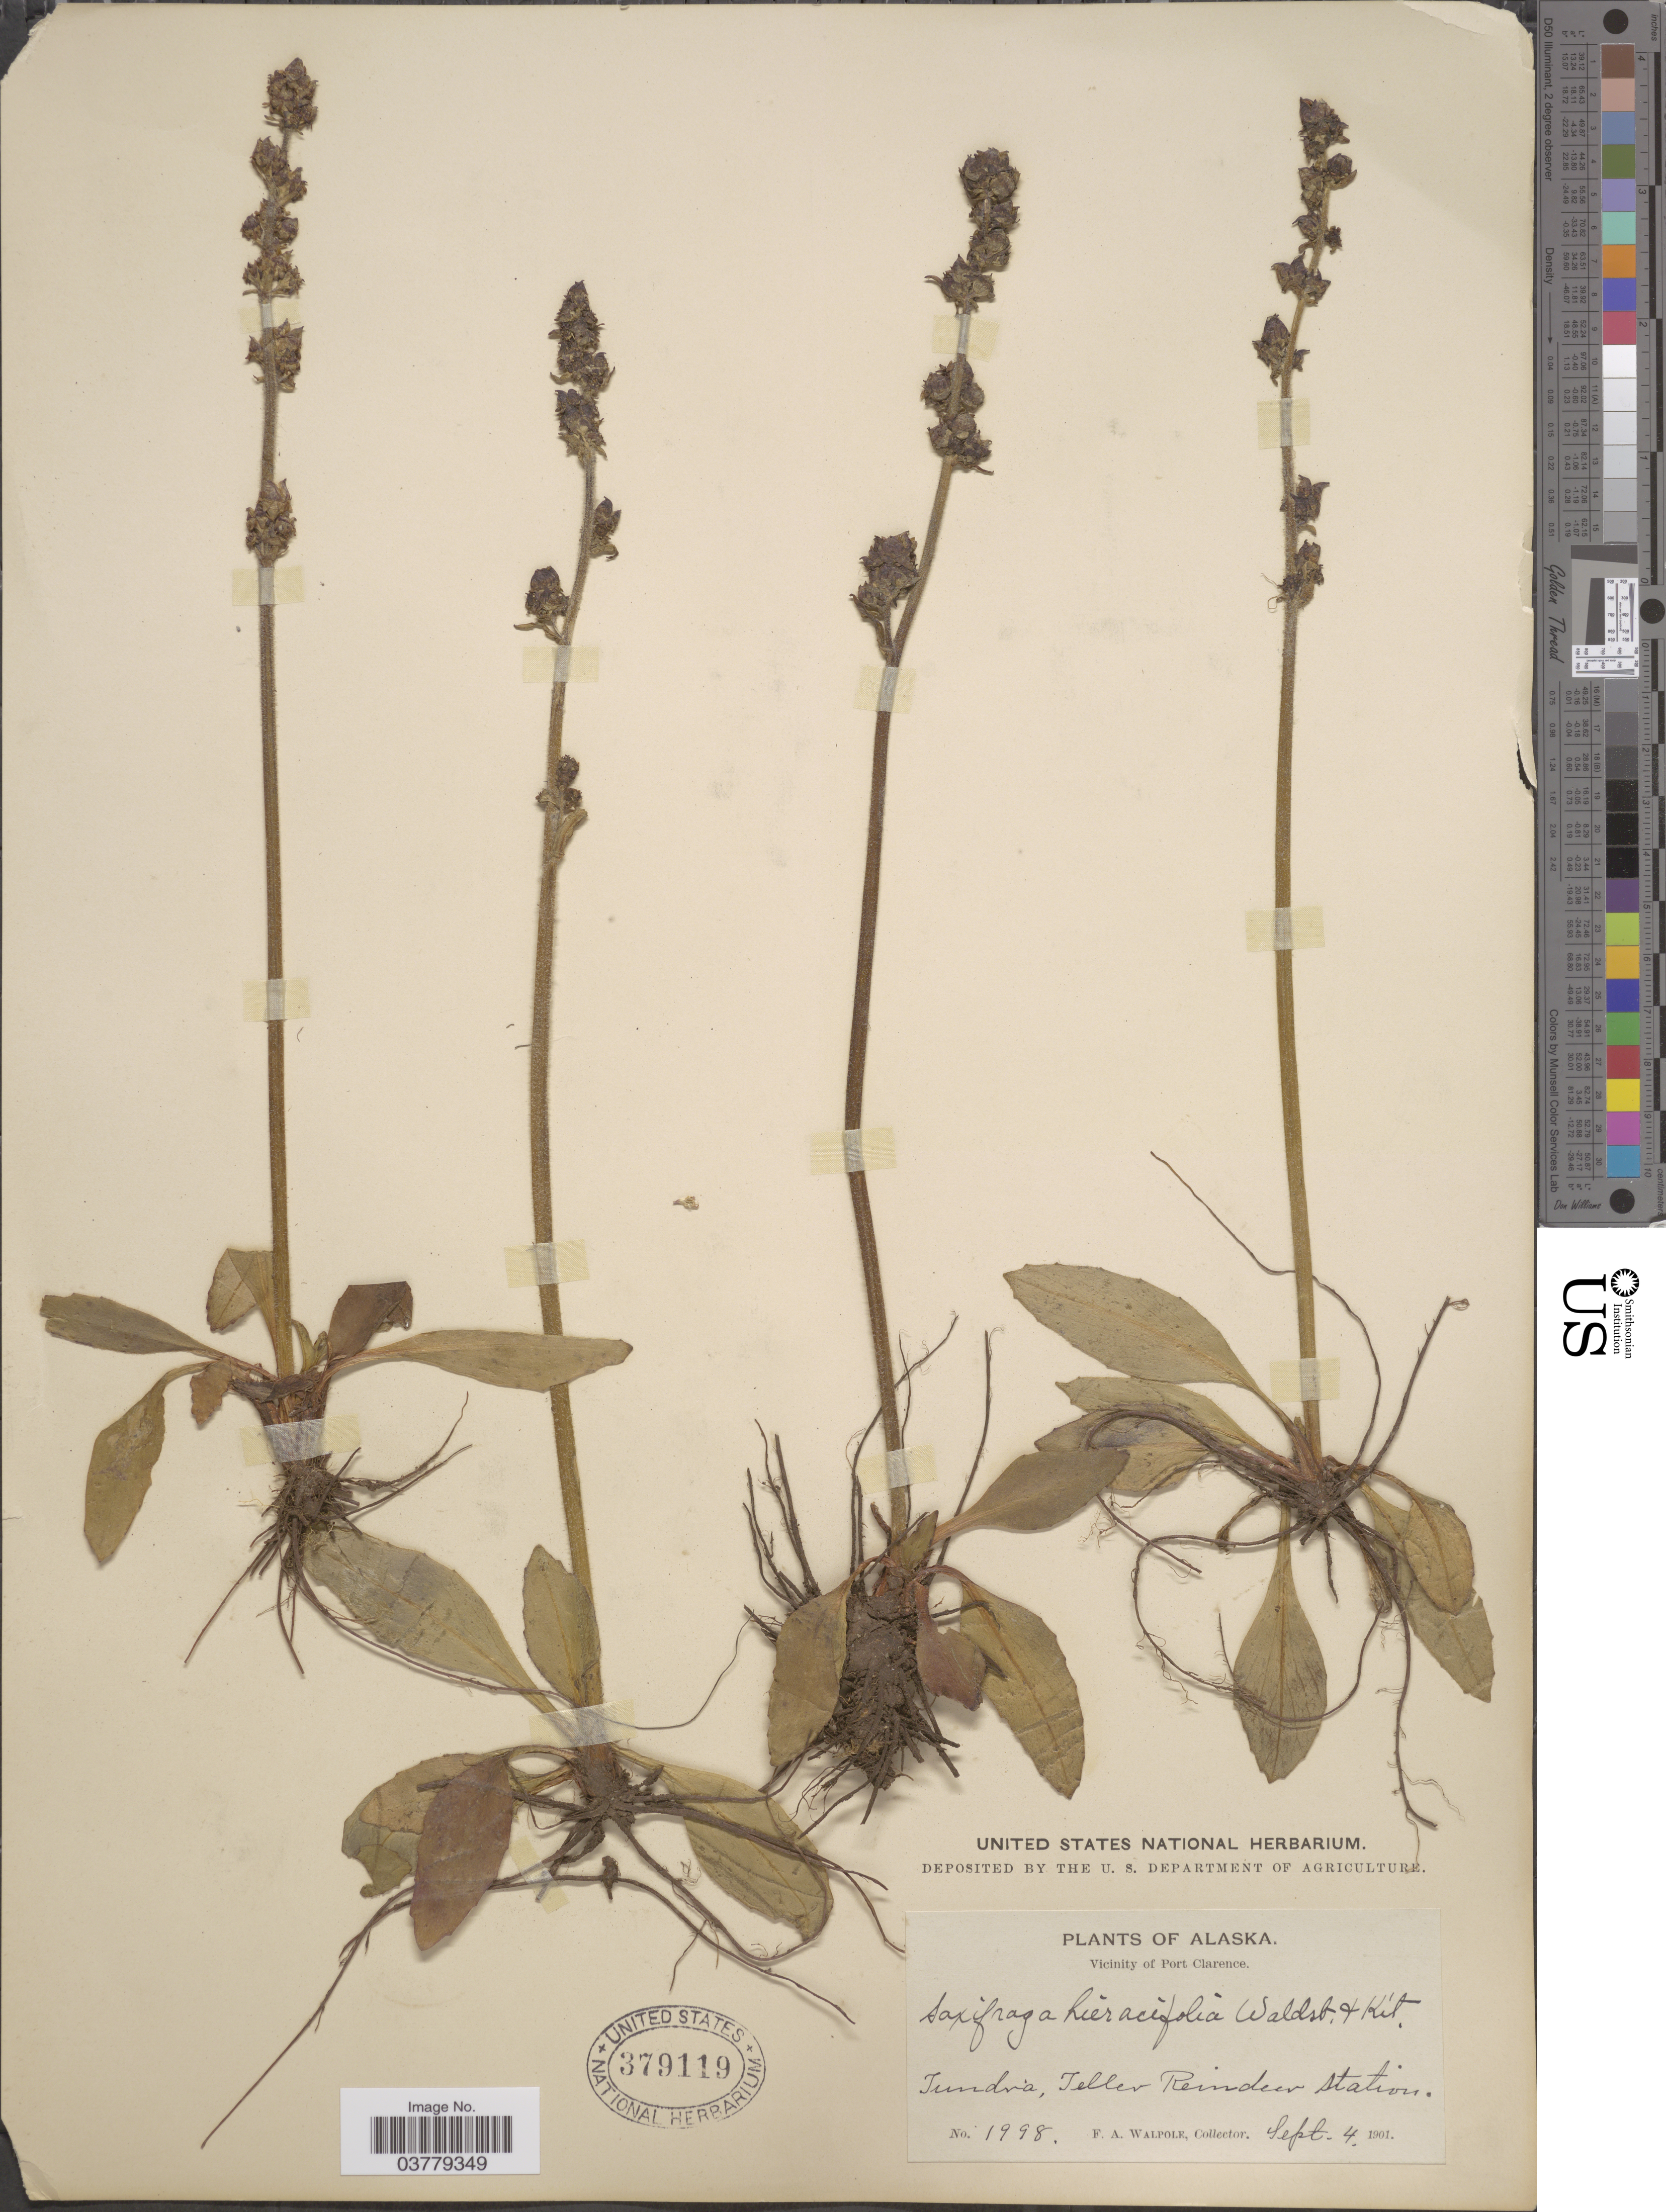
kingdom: Plantae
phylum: Tracheophyta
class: Magnoliopsida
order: Saxifragales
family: Saxifragaceae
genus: Micranthes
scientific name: Micranthes hieraciifolia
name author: (Waldst. & Kit. ex Willd.) Haw.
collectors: F. Walpole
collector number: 1998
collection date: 1901-09-04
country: United States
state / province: Alaska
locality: Vicinity of Port Clarence. Tundra, Teller Reindeer station.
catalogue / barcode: US 379119